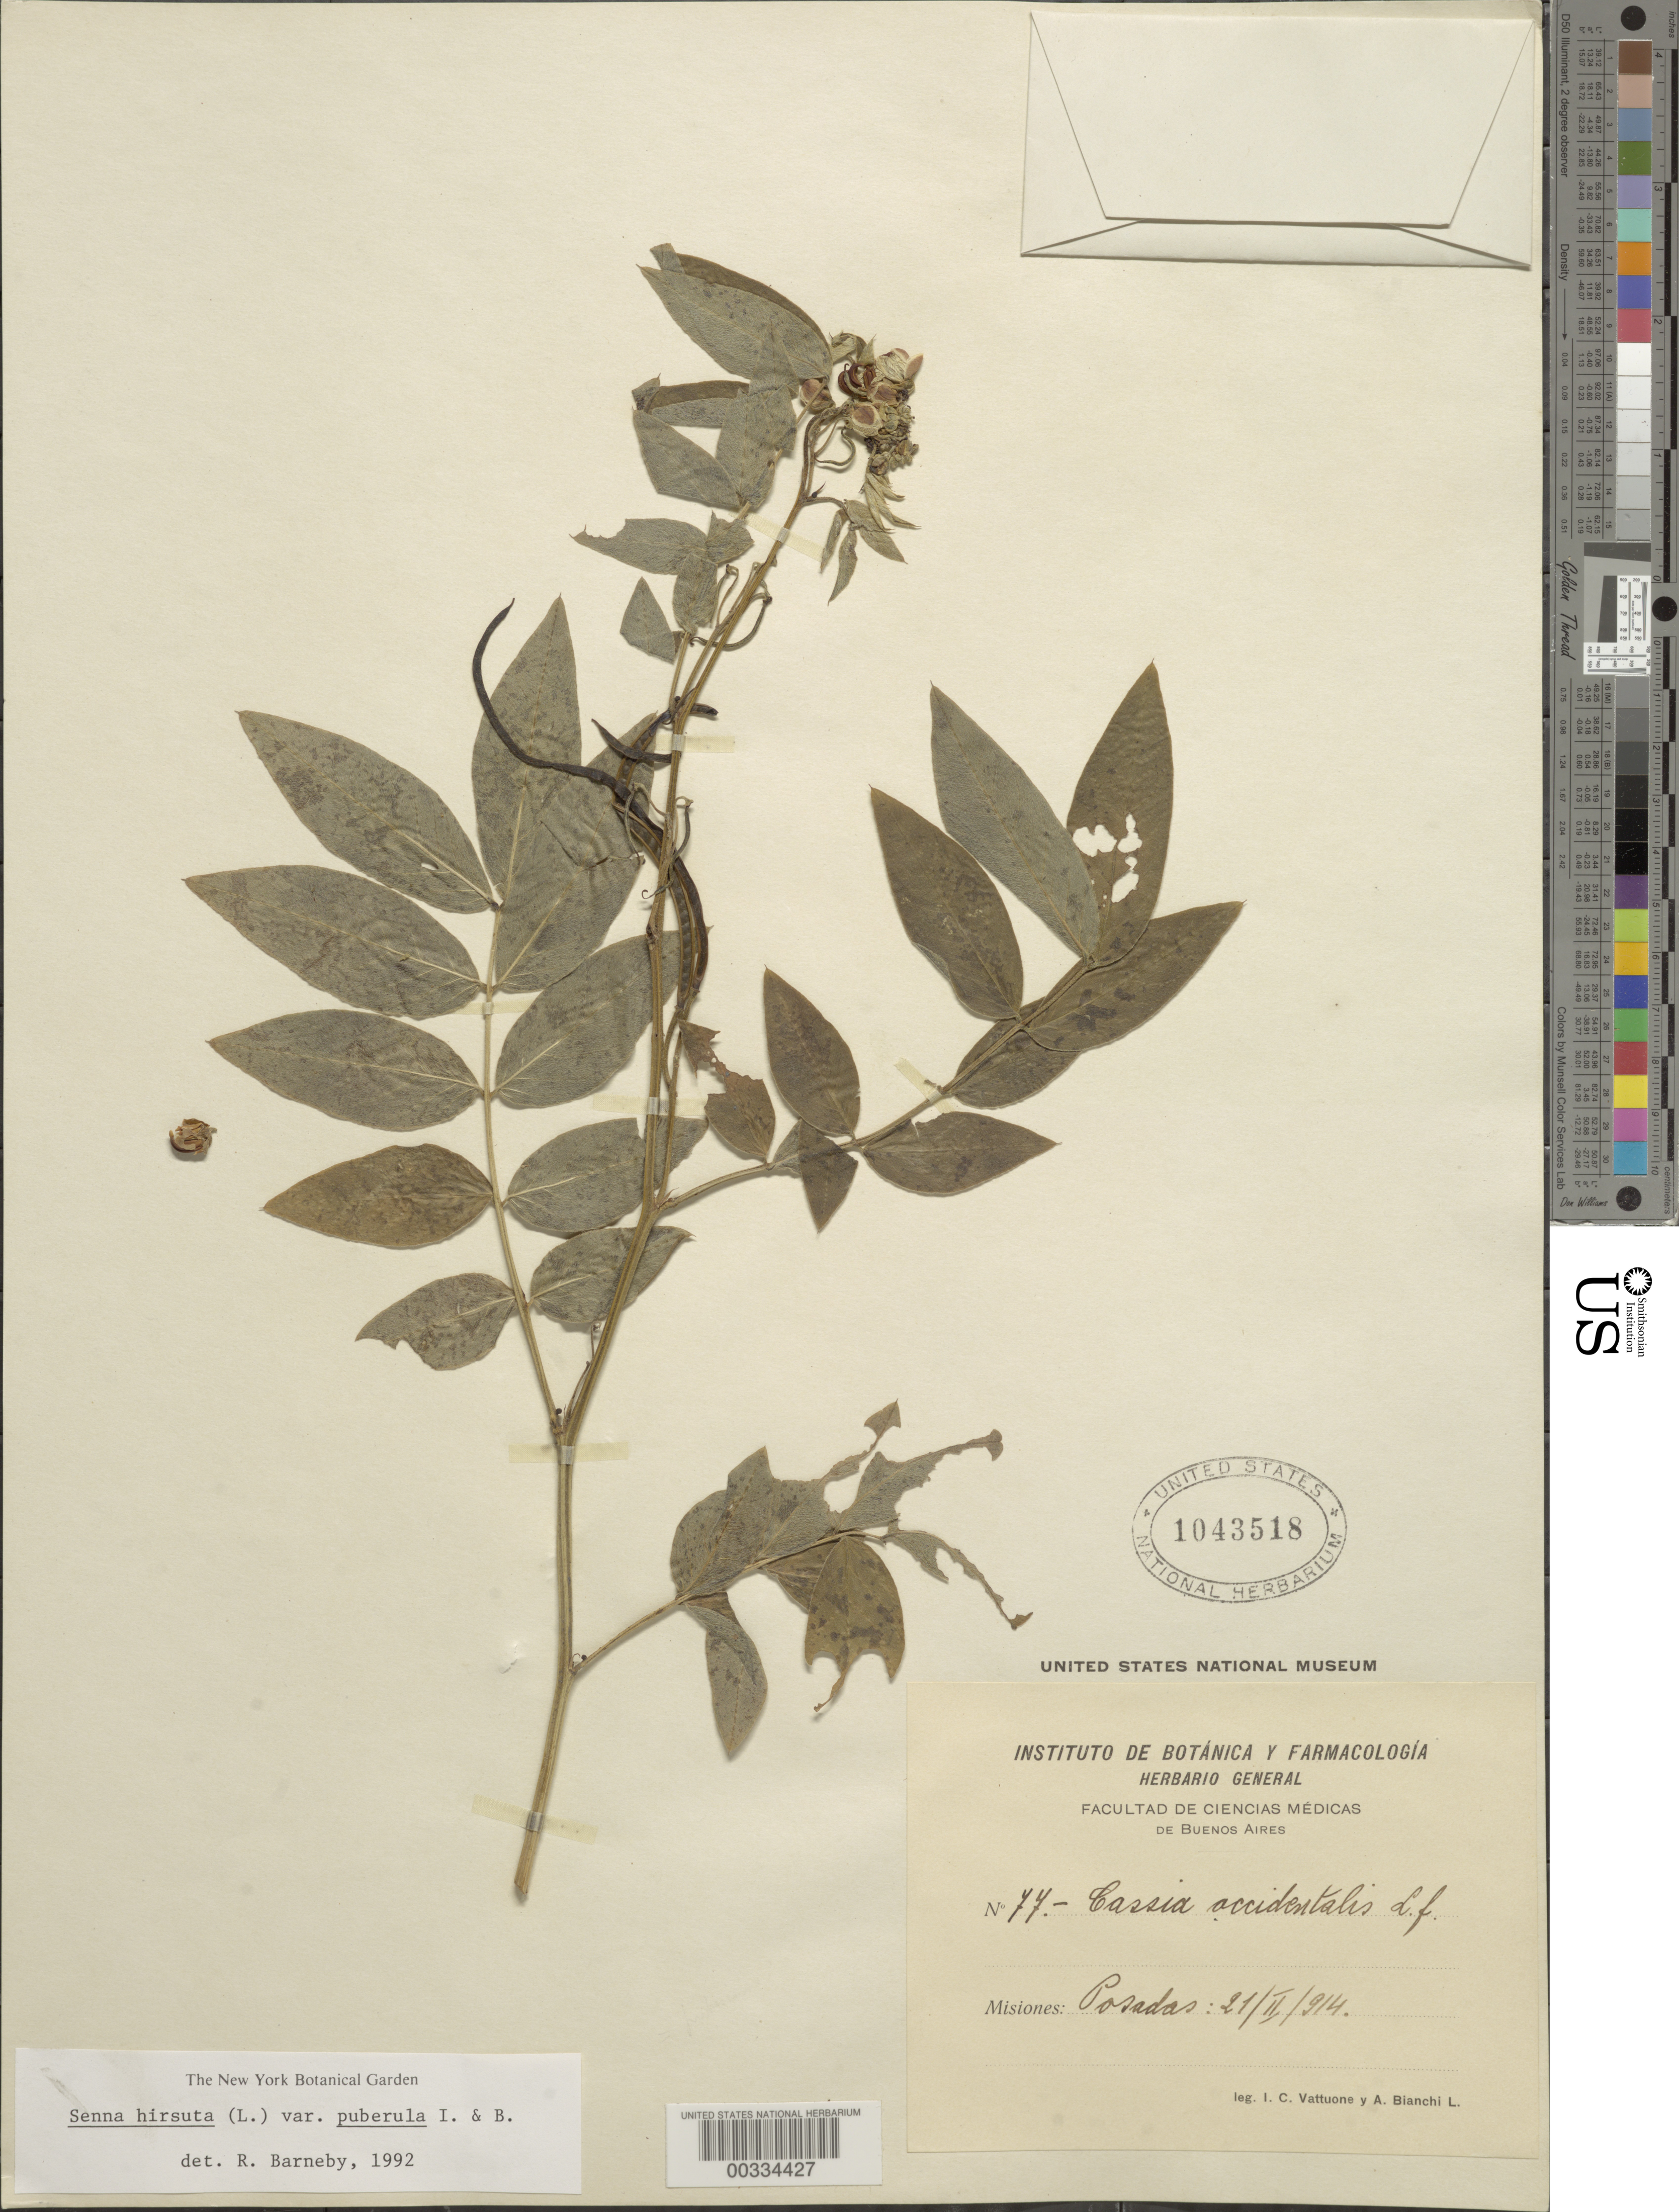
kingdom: Plantae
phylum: Tracheophyta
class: Magnoliopsida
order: Fabales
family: Fabaceae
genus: Senna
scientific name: Senna hirsuta var. puberula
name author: H.S. Irwin & Barneby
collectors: I. Vattuone & L. Bianchi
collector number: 77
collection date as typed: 21 Feb 1914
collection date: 1914-02-21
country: Argentina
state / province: Misiones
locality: Posadas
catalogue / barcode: US 1043518